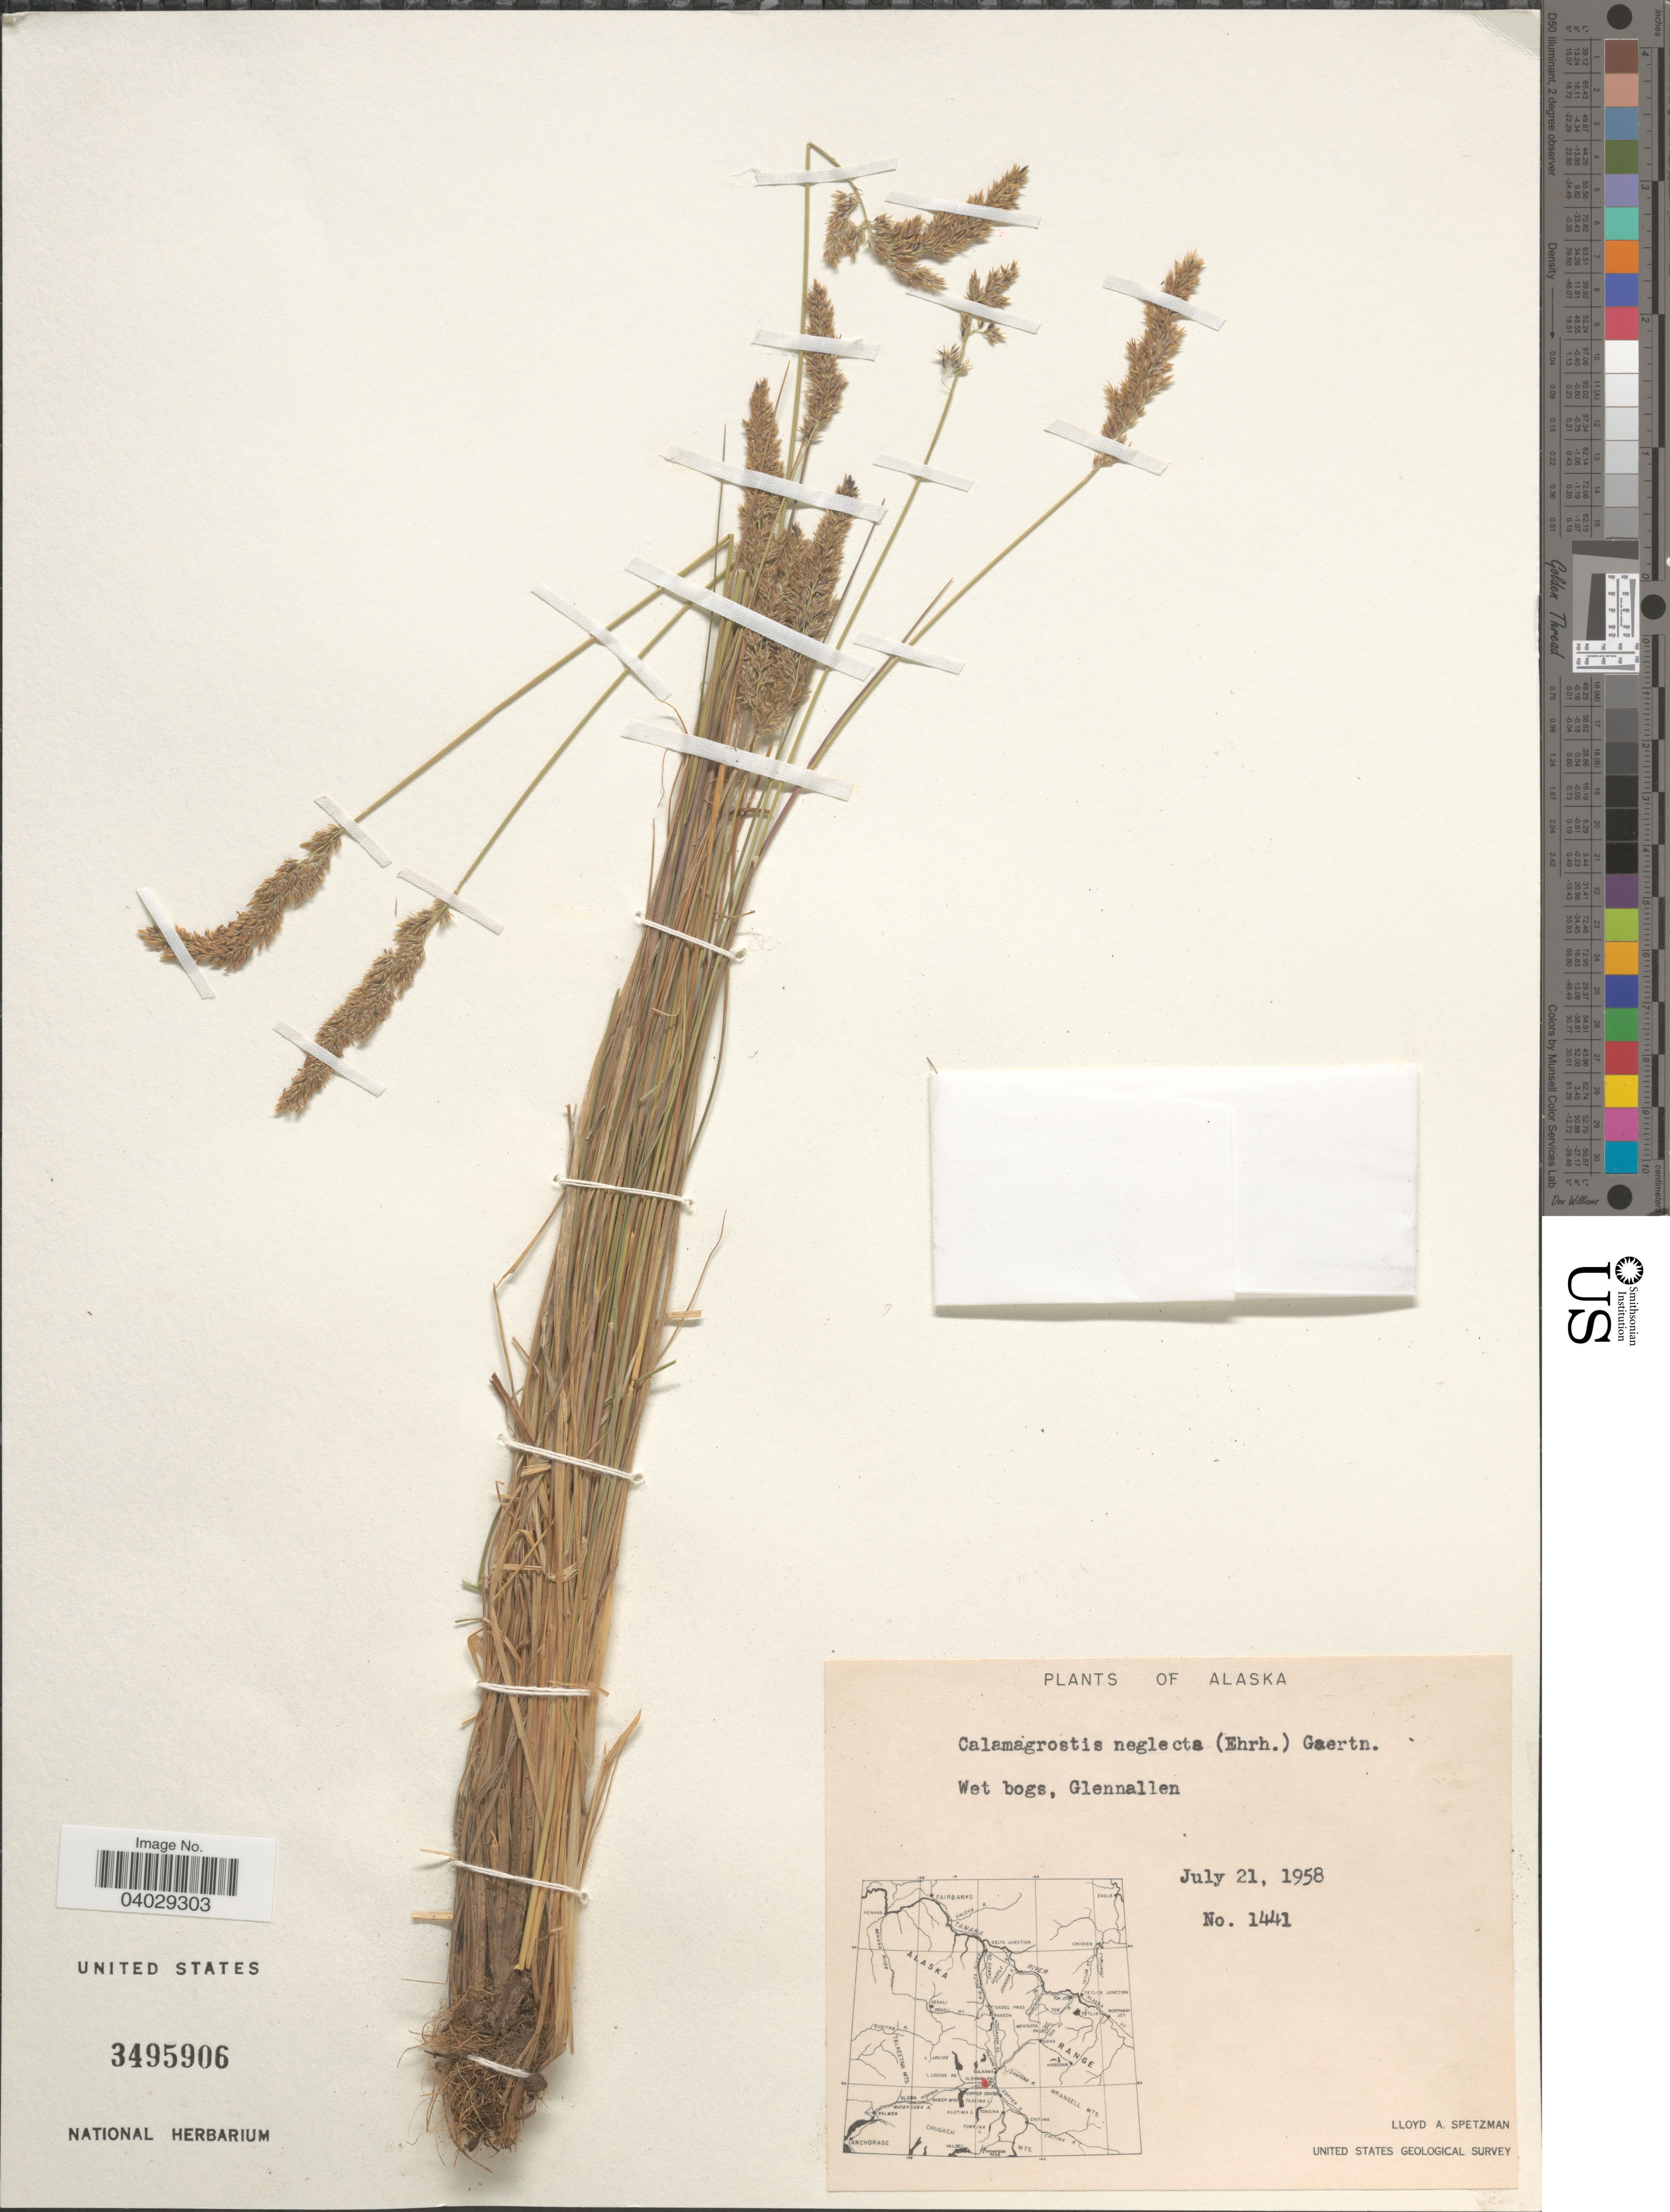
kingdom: Plantae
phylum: Tracheophyta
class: Liliopsida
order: Poales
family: Poaceae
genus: Calamagrostis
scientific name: Calamagrostis neglecta (Ehrh.) Gaertner et al.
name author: (Ehrhart) G. Gaertn. et al.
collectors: L. Spetzman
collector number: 1441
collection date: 1958-07-21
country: United States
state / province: Alaska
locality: Wet bogs, Glennallen.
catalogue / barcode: US 3495906